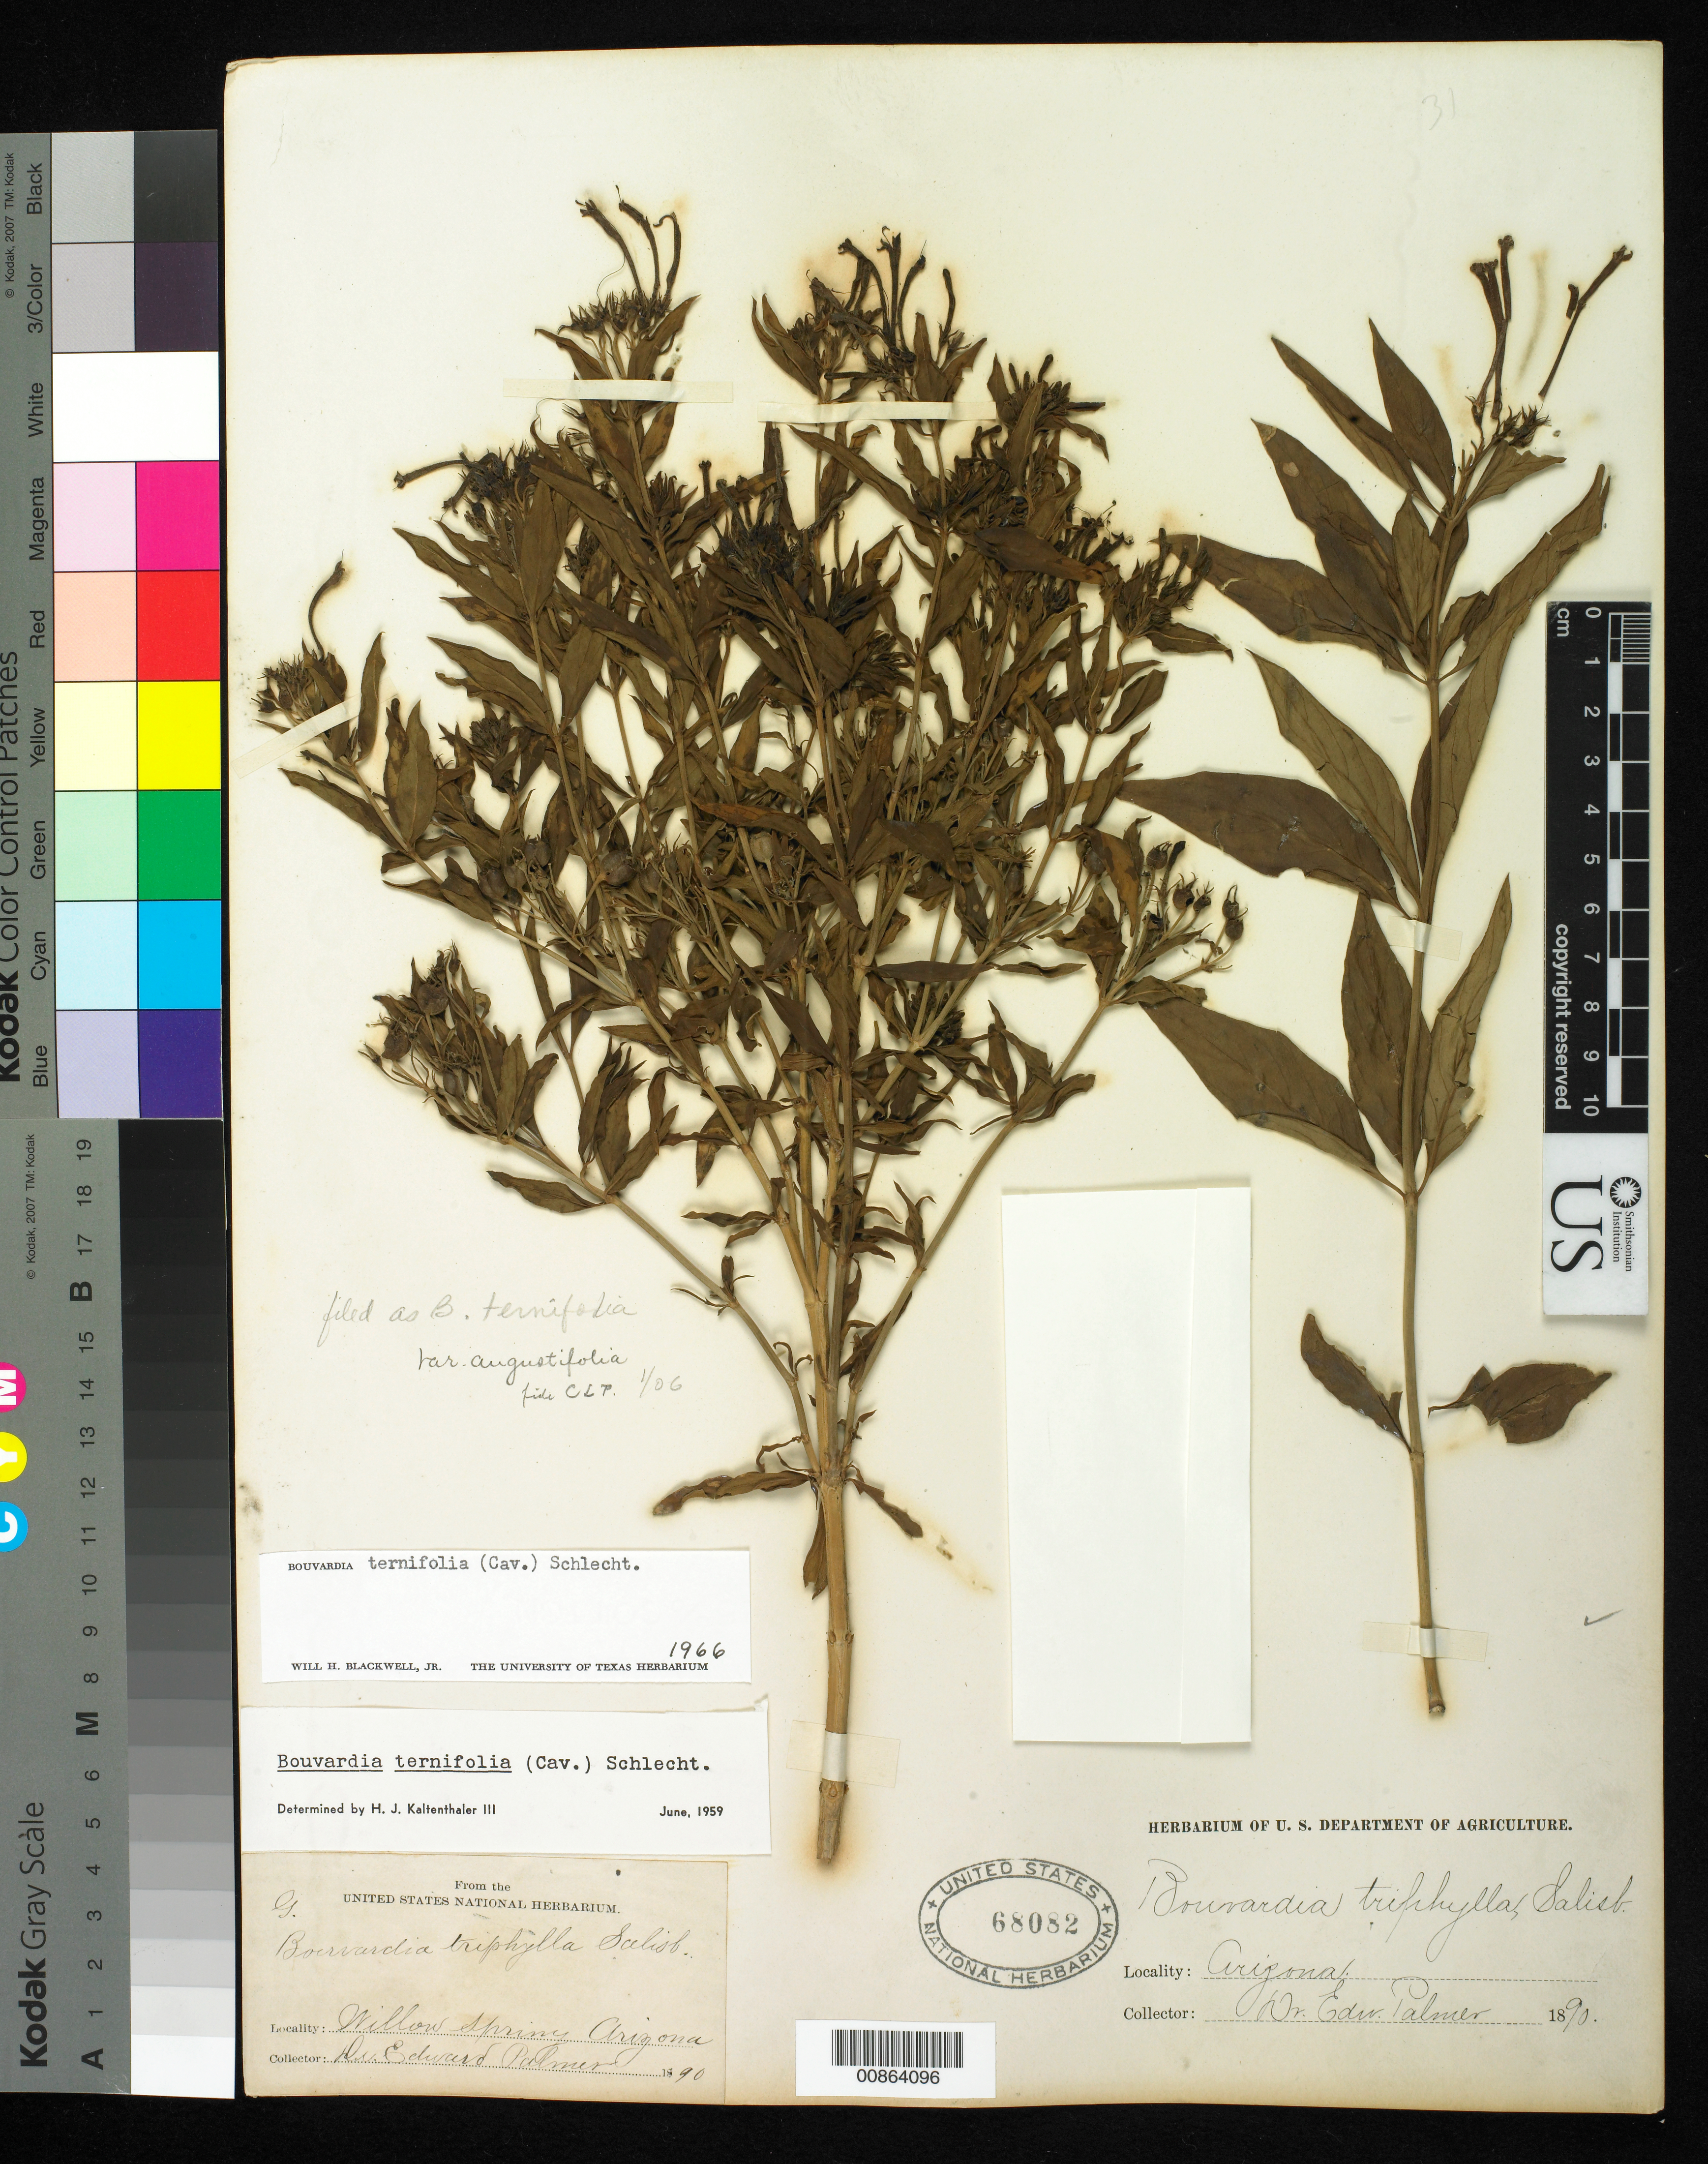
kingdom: Plantae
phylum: Tracheophyta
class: Magnoliopsida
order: Gentianales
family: Rubiaceae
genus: Bouvardia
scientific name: Bouvardia ternifolia var. angustifolia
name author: (Kunth) B.L. Rob.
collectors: E. Palmer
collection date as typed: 1890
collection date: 1890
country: United States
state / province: Arizona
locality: G. Willow Spring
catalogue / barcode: US 68082